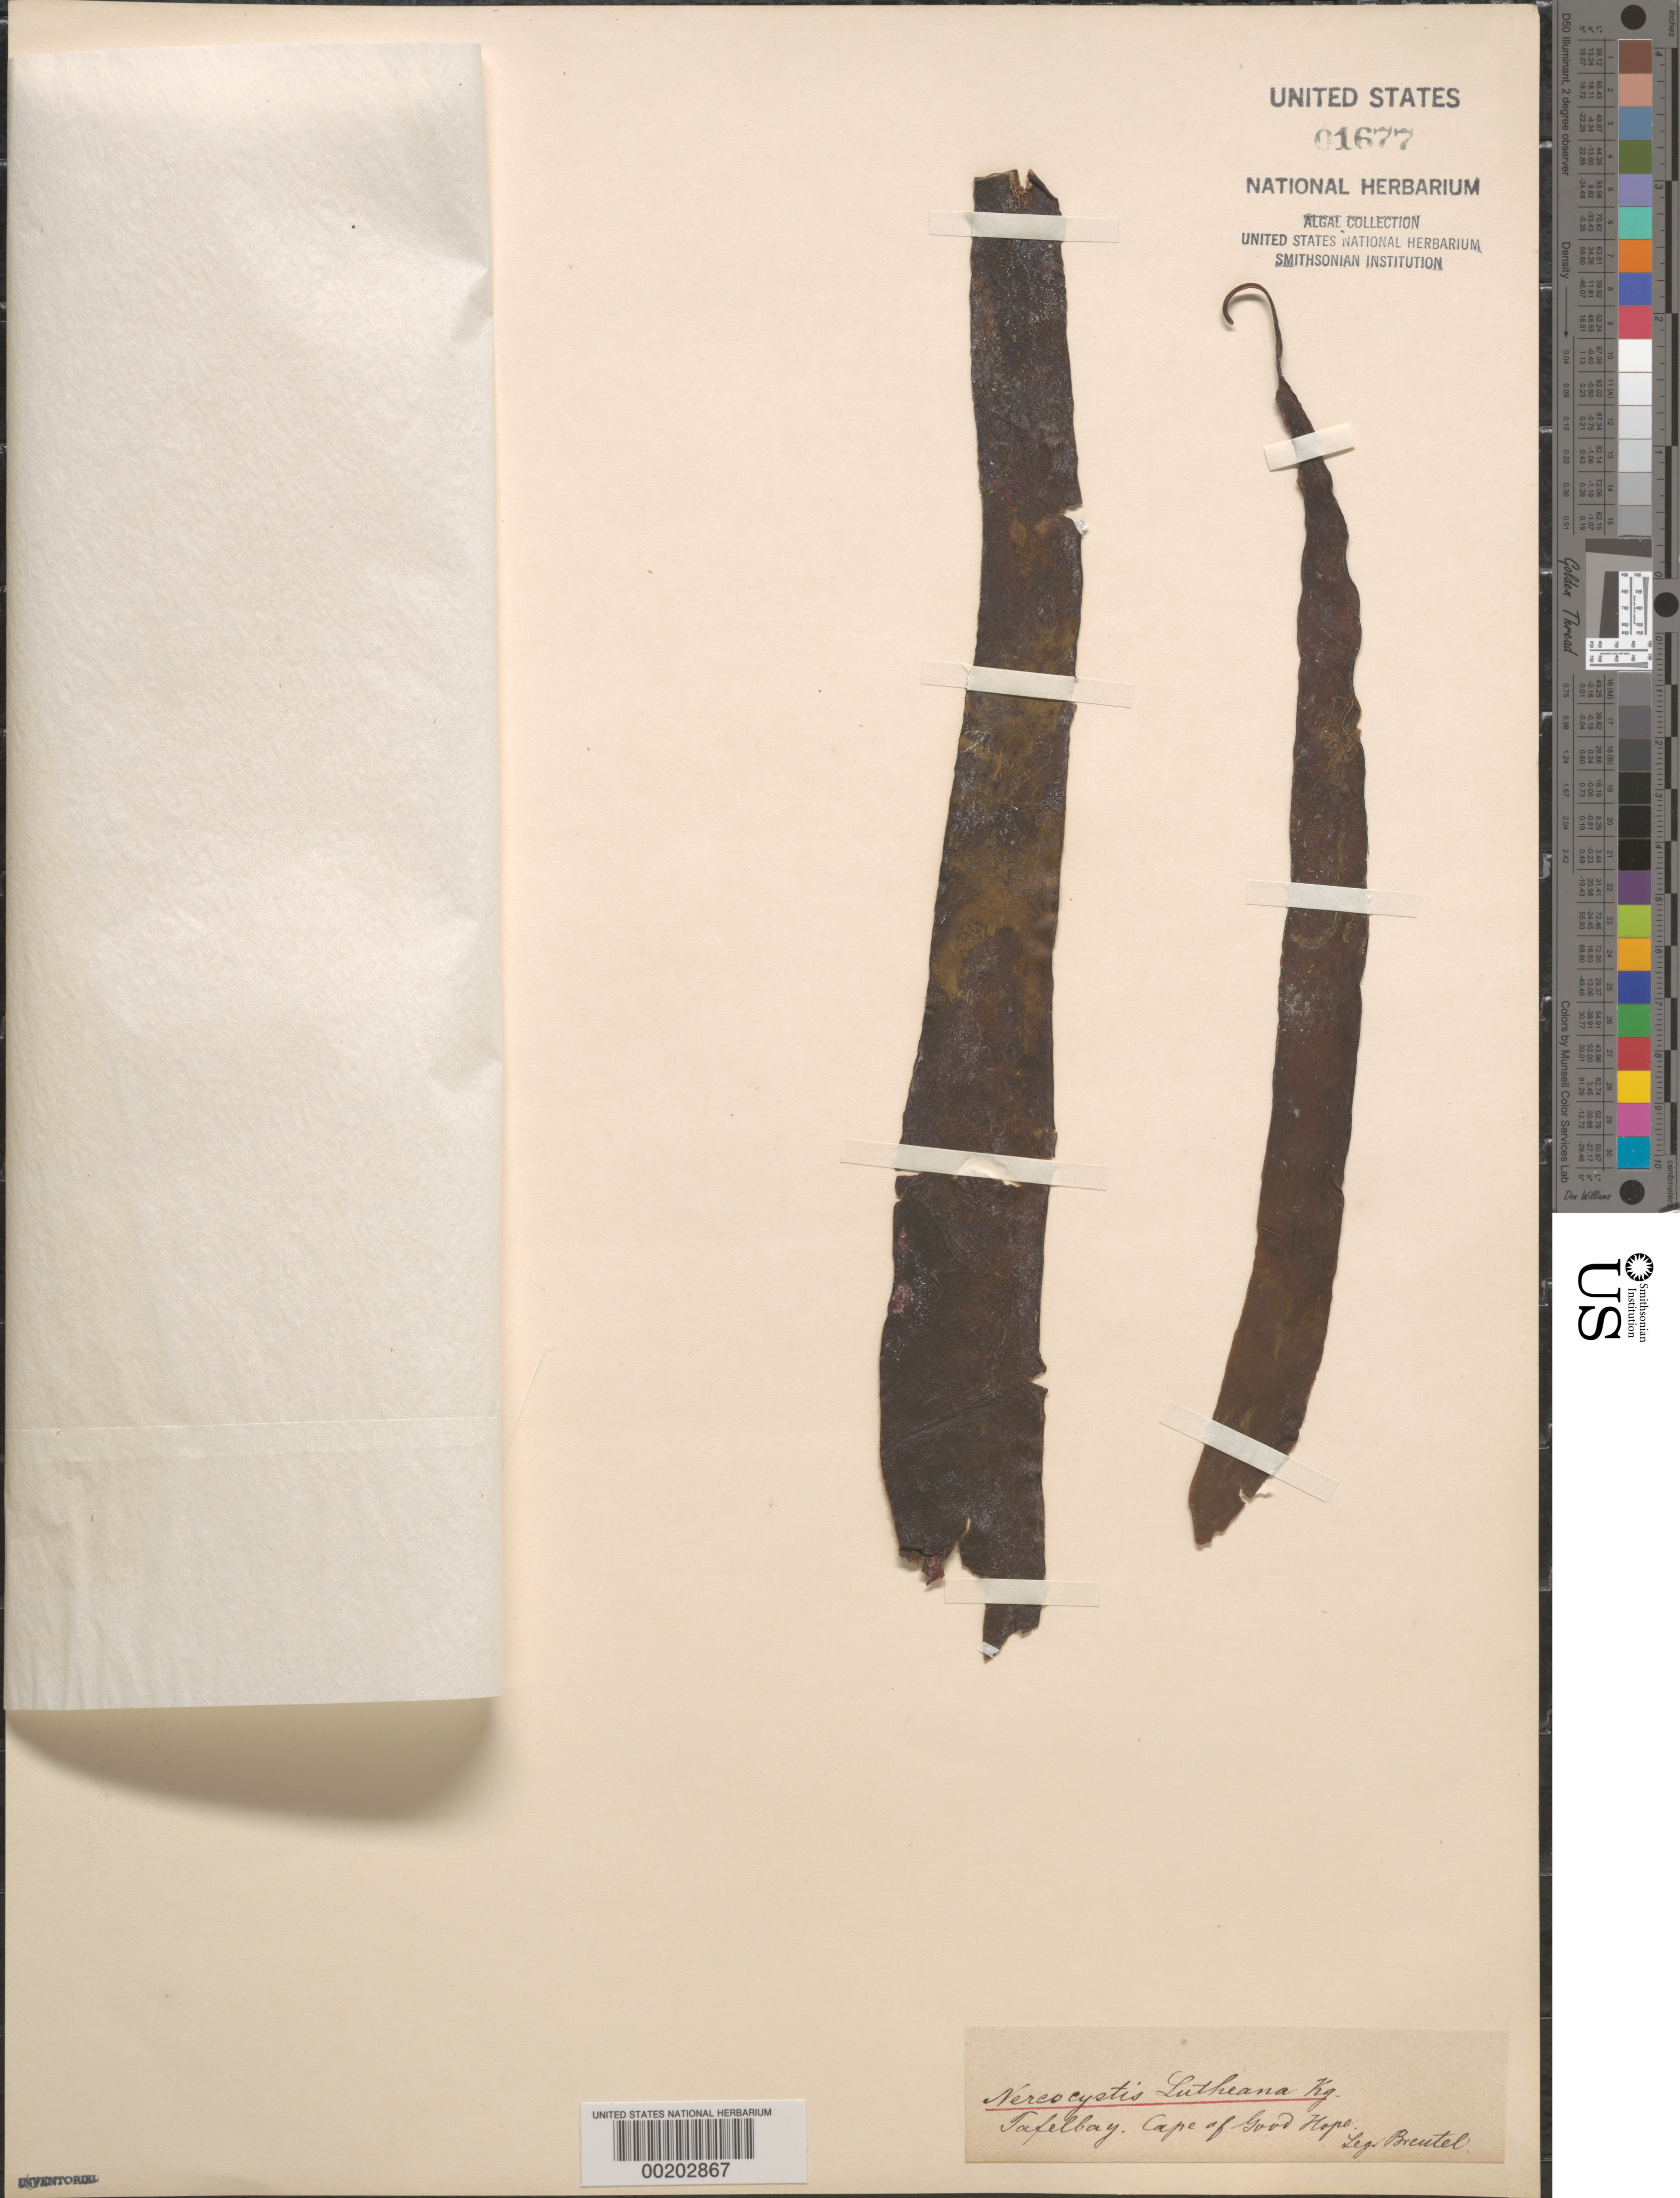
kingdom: Chromista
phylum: Ochrophyta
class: Phaeophyceae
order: Laminariales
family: Laminariaceae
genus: Nereocystis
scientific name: Nereocystis luetkeana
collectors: J. Breutel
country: South Africa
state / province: Western Cape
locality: Table bay (tafelbay), cape of good hope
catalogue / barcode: US 1677